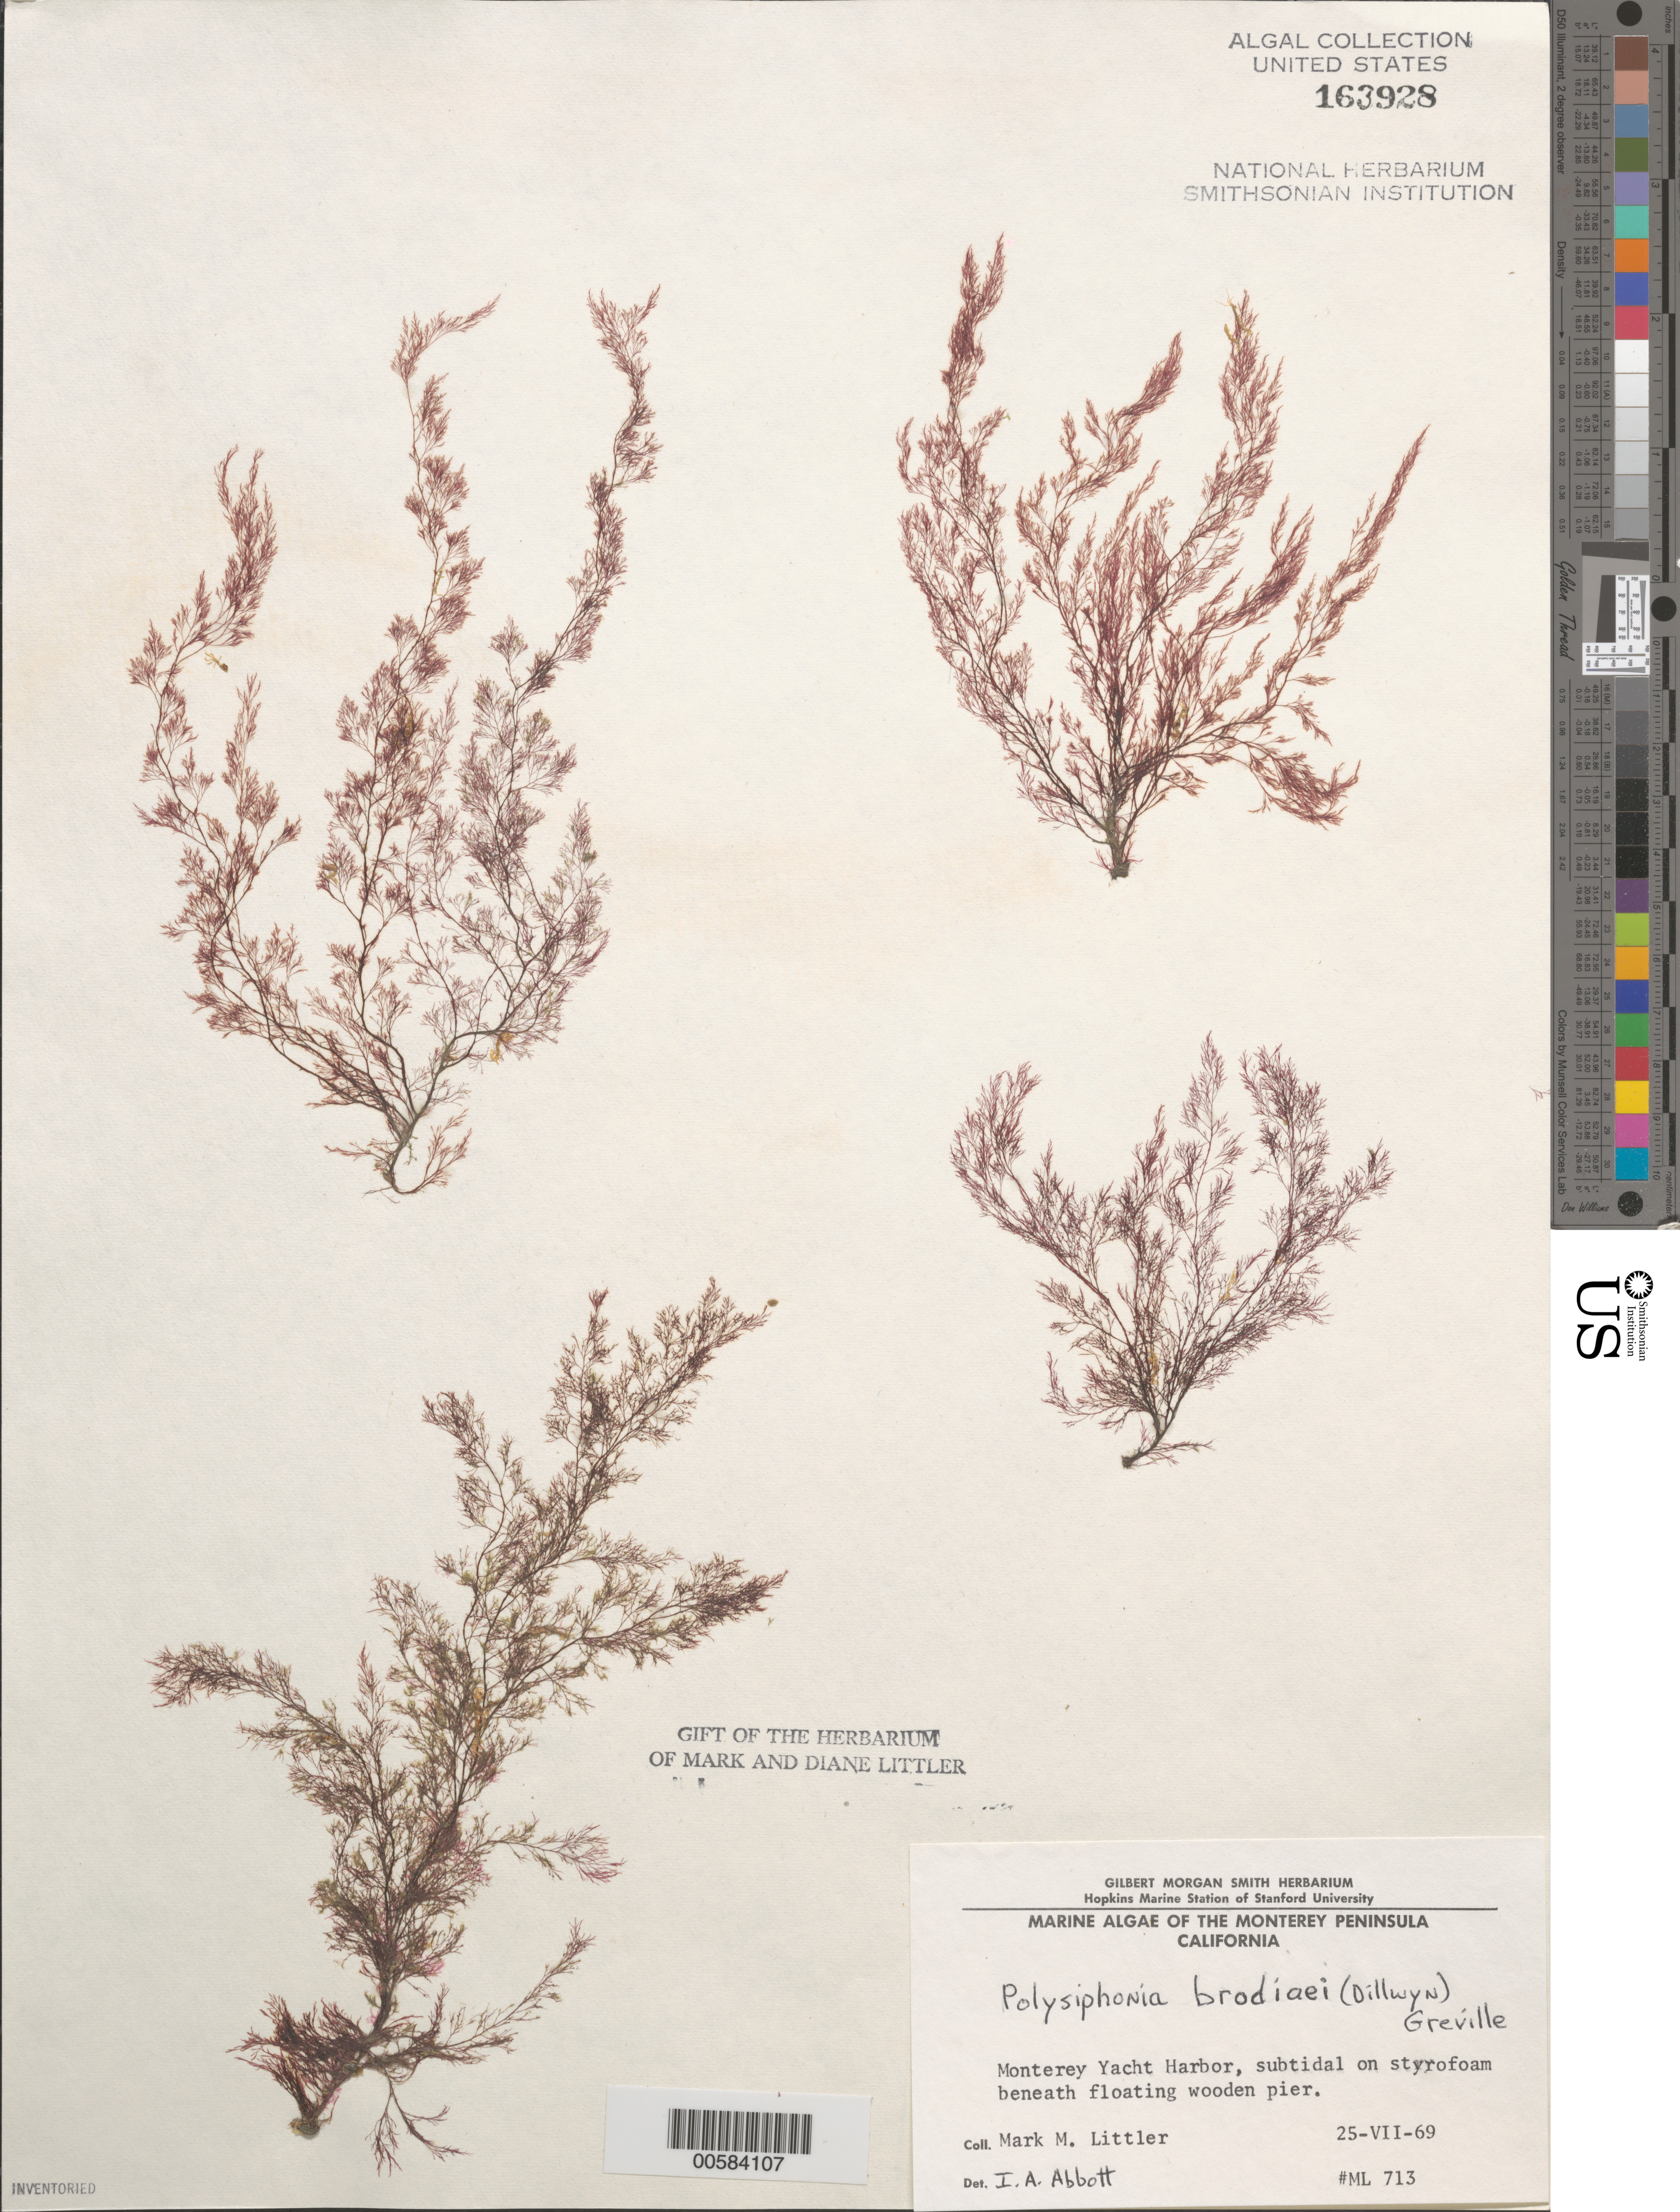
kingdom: Plantae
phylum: Rhodophyta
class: Florideophyceae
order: Ceramiales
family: Rhodomelaceae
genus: Polysiphonia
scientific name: Polysiphonia subulata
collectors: M. M. Littler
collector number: ML 713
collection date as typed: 25 Jul 1969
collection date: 1969-07-25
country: United States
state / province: California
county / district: Monterey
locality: Monterey Yacht Harbor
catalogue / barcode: US 163928